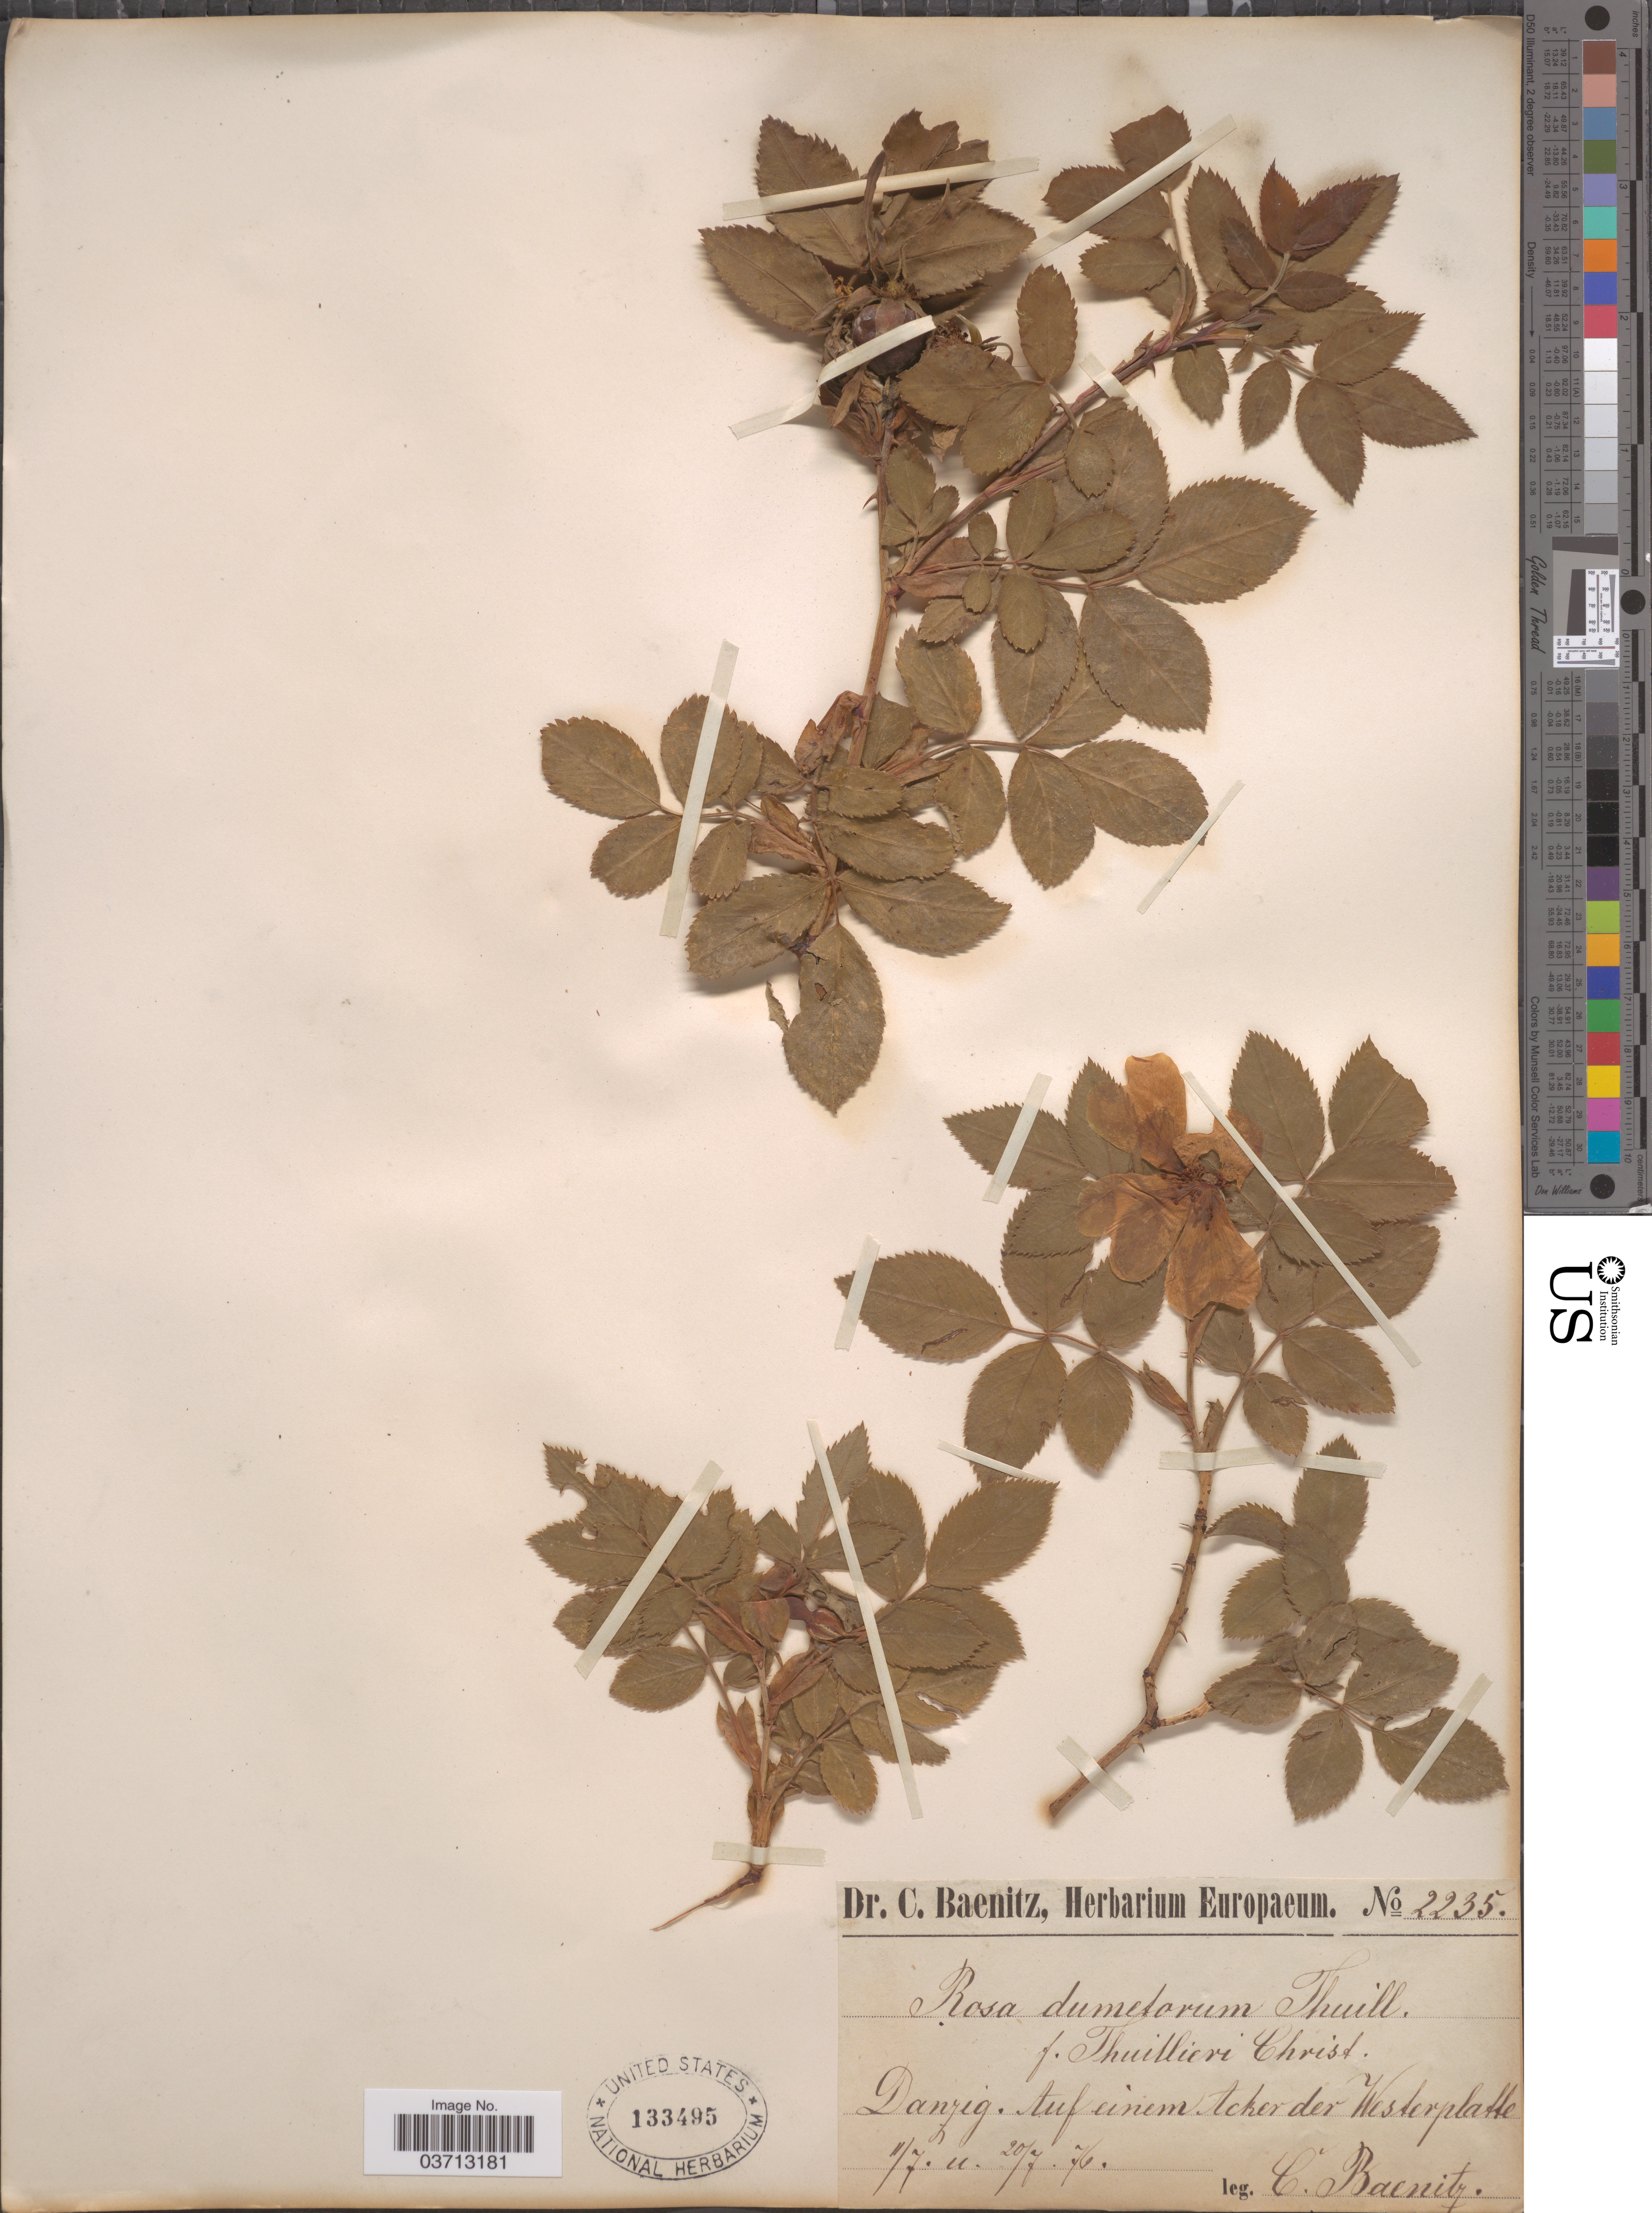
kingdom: Plantae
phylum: Tracheophyta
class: Magnoliopsida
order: Rosales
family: Rosaceae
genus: Rosa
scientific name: Rosa dumetorum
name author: Lange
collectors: C. G. Baenitz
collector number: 2235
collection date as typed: Transcribed d/m/y: 11/7/76 to 20/7/76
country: Poland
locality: Danzig. Auf einem Acker der Westerplatte.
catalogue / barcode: US 133495